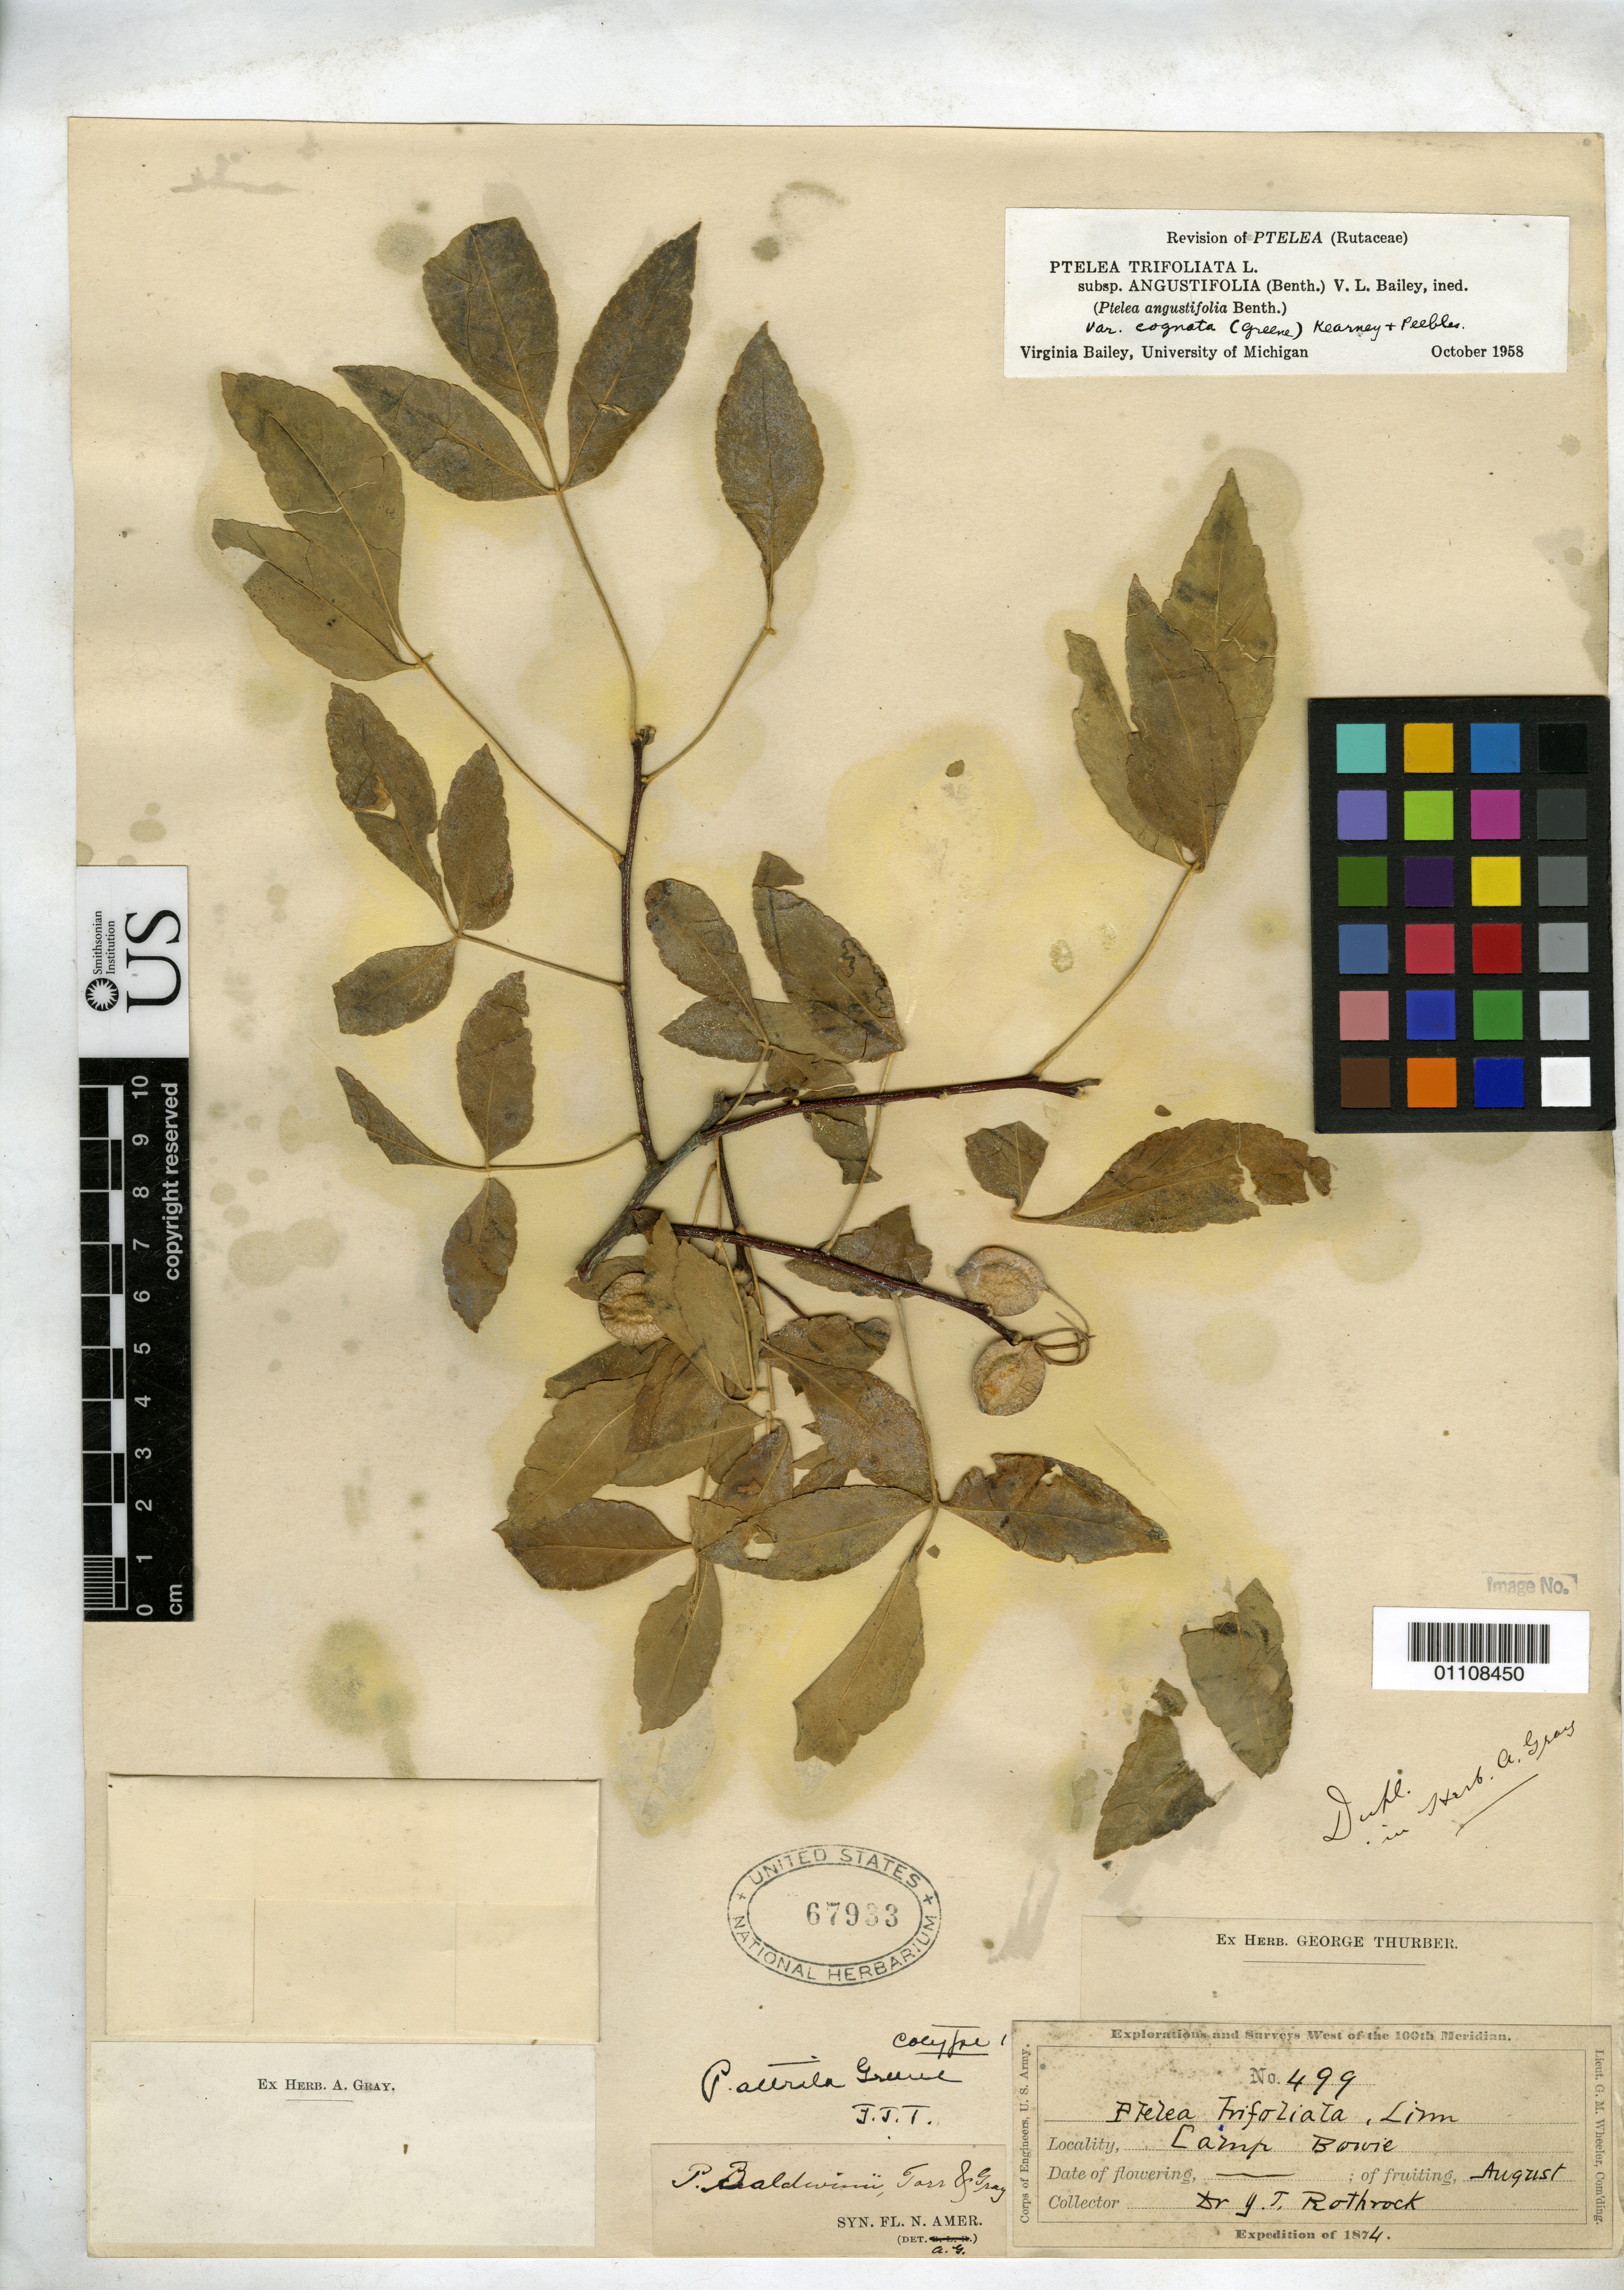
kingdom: Plantae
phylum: Tracheophyta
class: Magnoliopsida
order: Sapindales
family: Rutaceae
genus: Ptelea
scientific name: Ptelea attrita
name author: Greene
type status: Isotype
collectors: J. T. Rothrock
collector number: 499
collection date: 1874-08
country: United States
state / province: Texas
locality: Camp Bowie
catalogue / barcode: US 67933